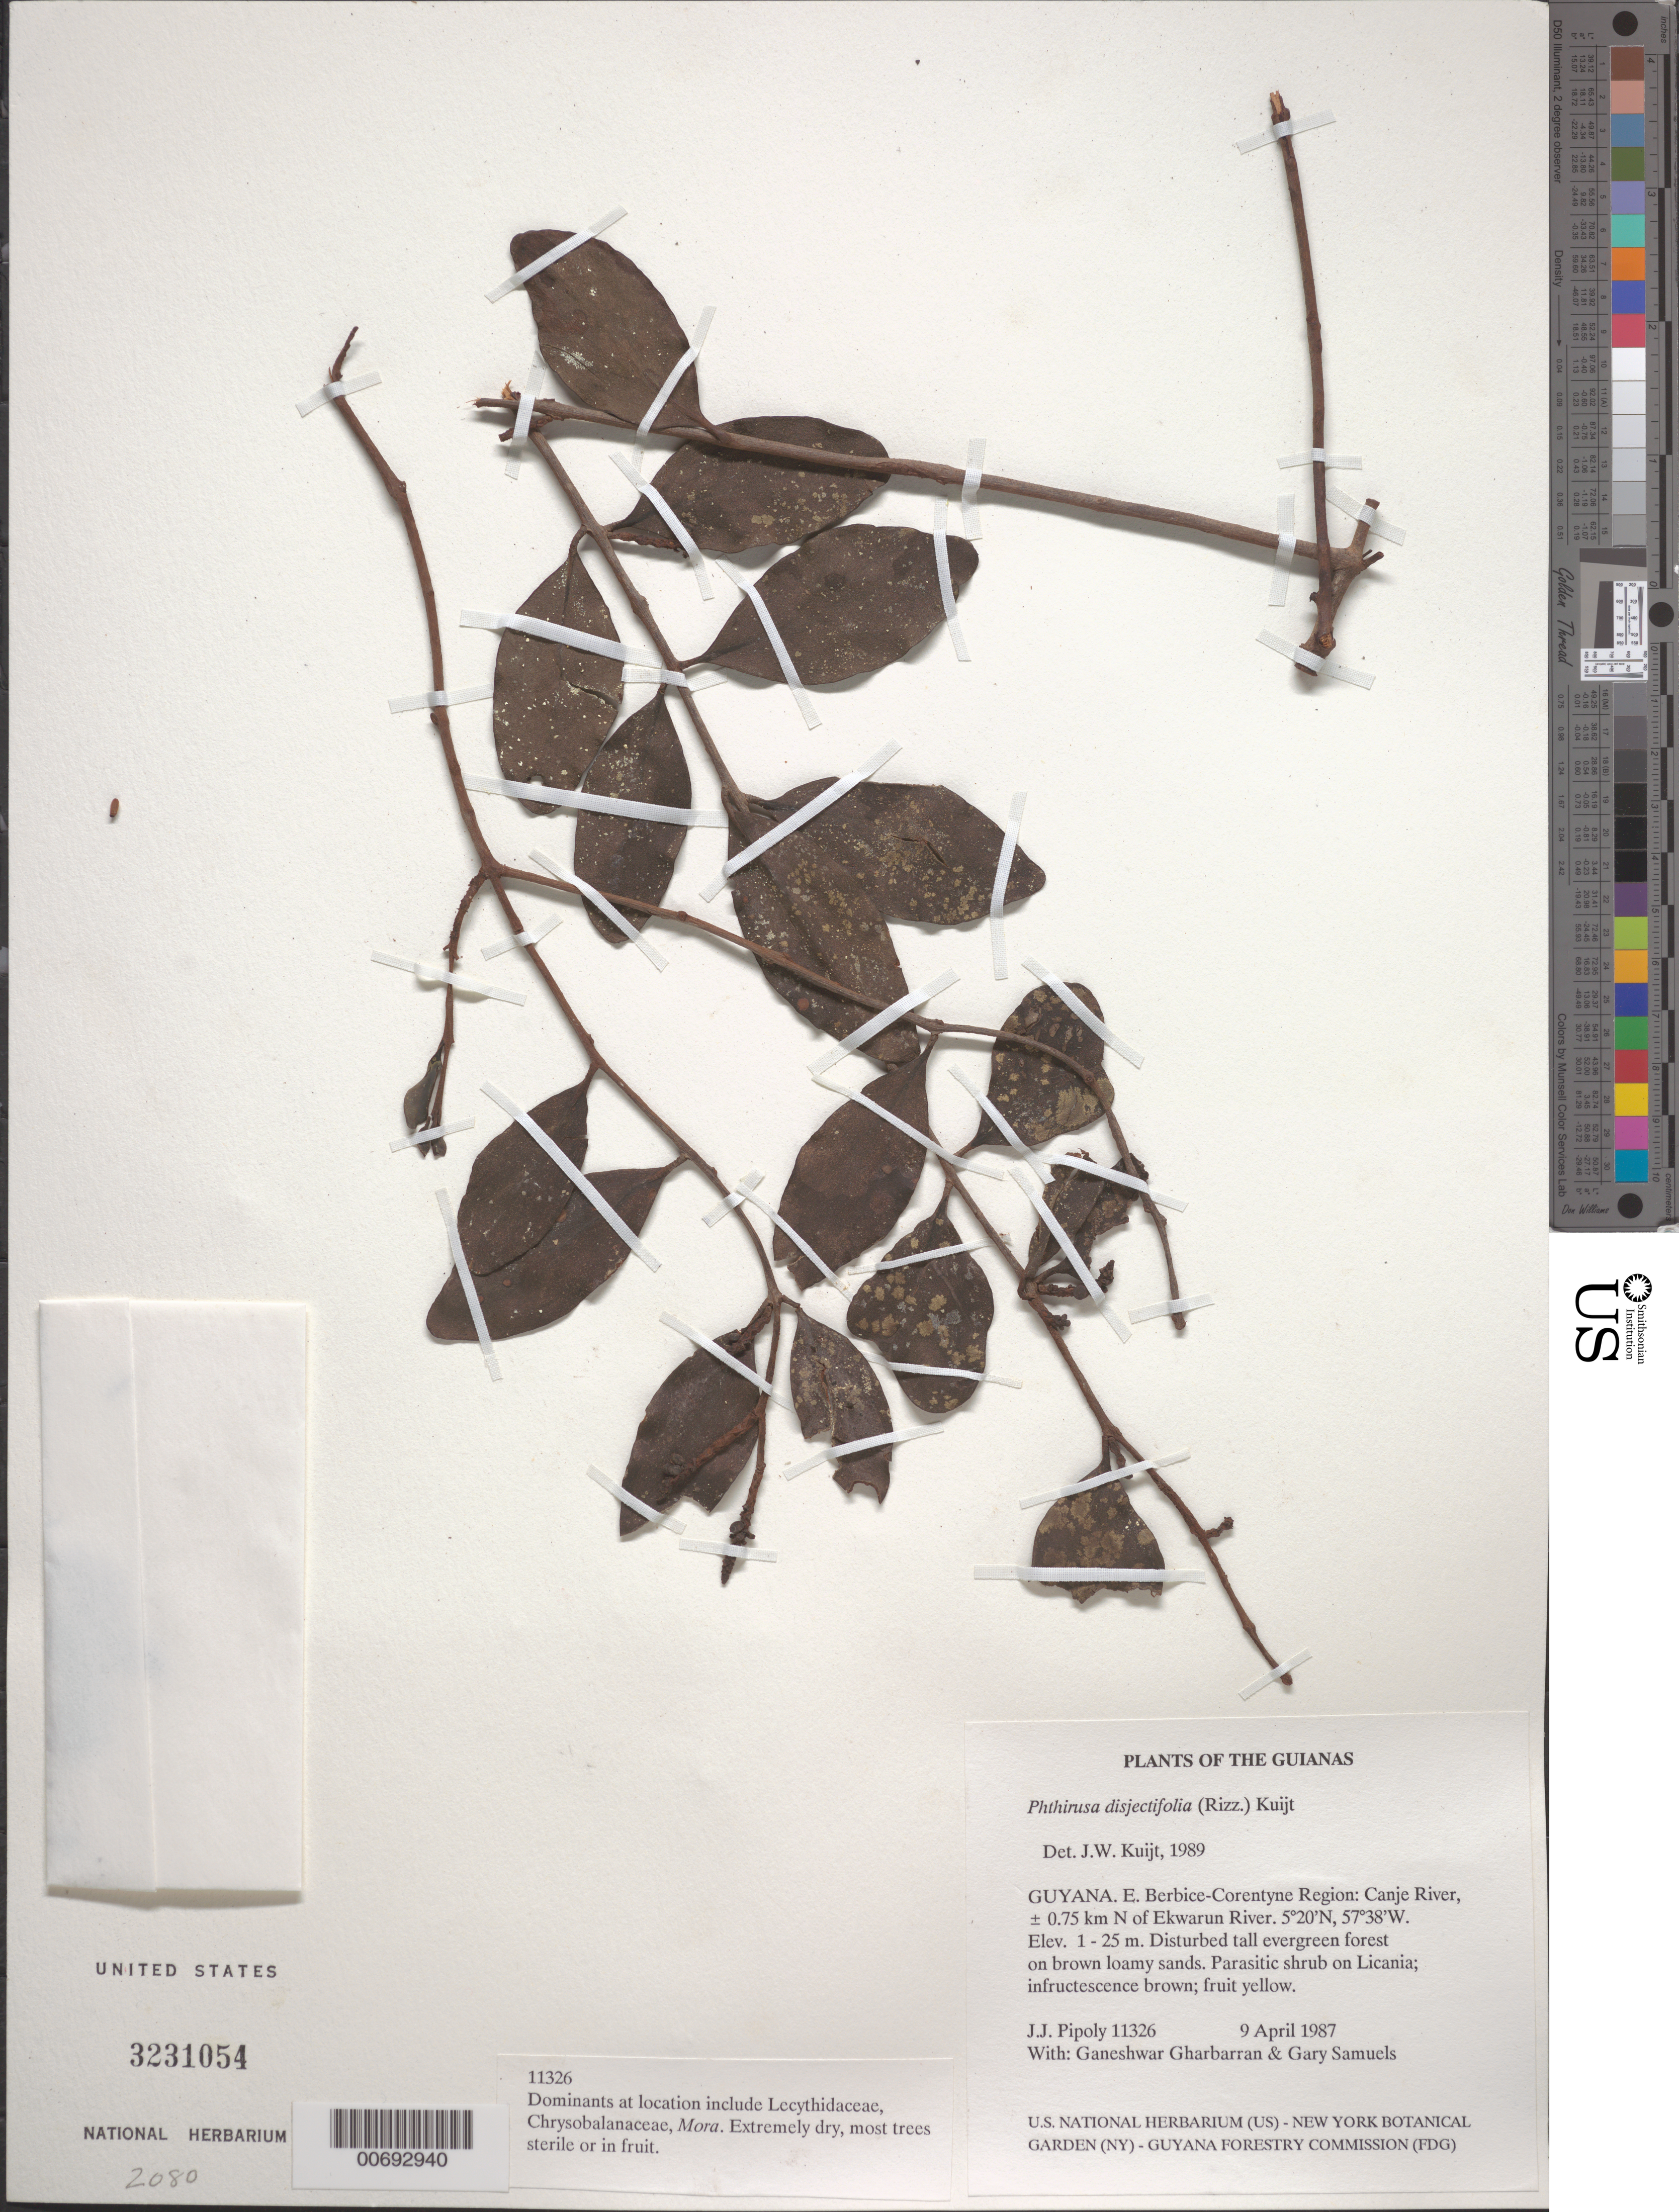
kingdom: Plantae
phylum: Tracheophyta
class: Magnoliopsida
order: Santalales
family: Loranthaceae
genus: Phthirusa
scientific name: Phthirusa disjectifolia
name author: (Rizzini) Kuijt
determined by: Kuijt, Job, (CANADA)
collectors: J. J. Pipoly, G. Gharbarran & G. Samuels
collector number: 11326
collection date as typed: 9 April 1987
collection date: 1987-04-09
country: Guyana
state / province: E. Berbice-Corentyne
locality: Canje River, ± 0.75 km N of Ekwarun River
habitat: Disturbed tall evergreen forest on brown loamy sands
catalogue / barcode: US 3231054